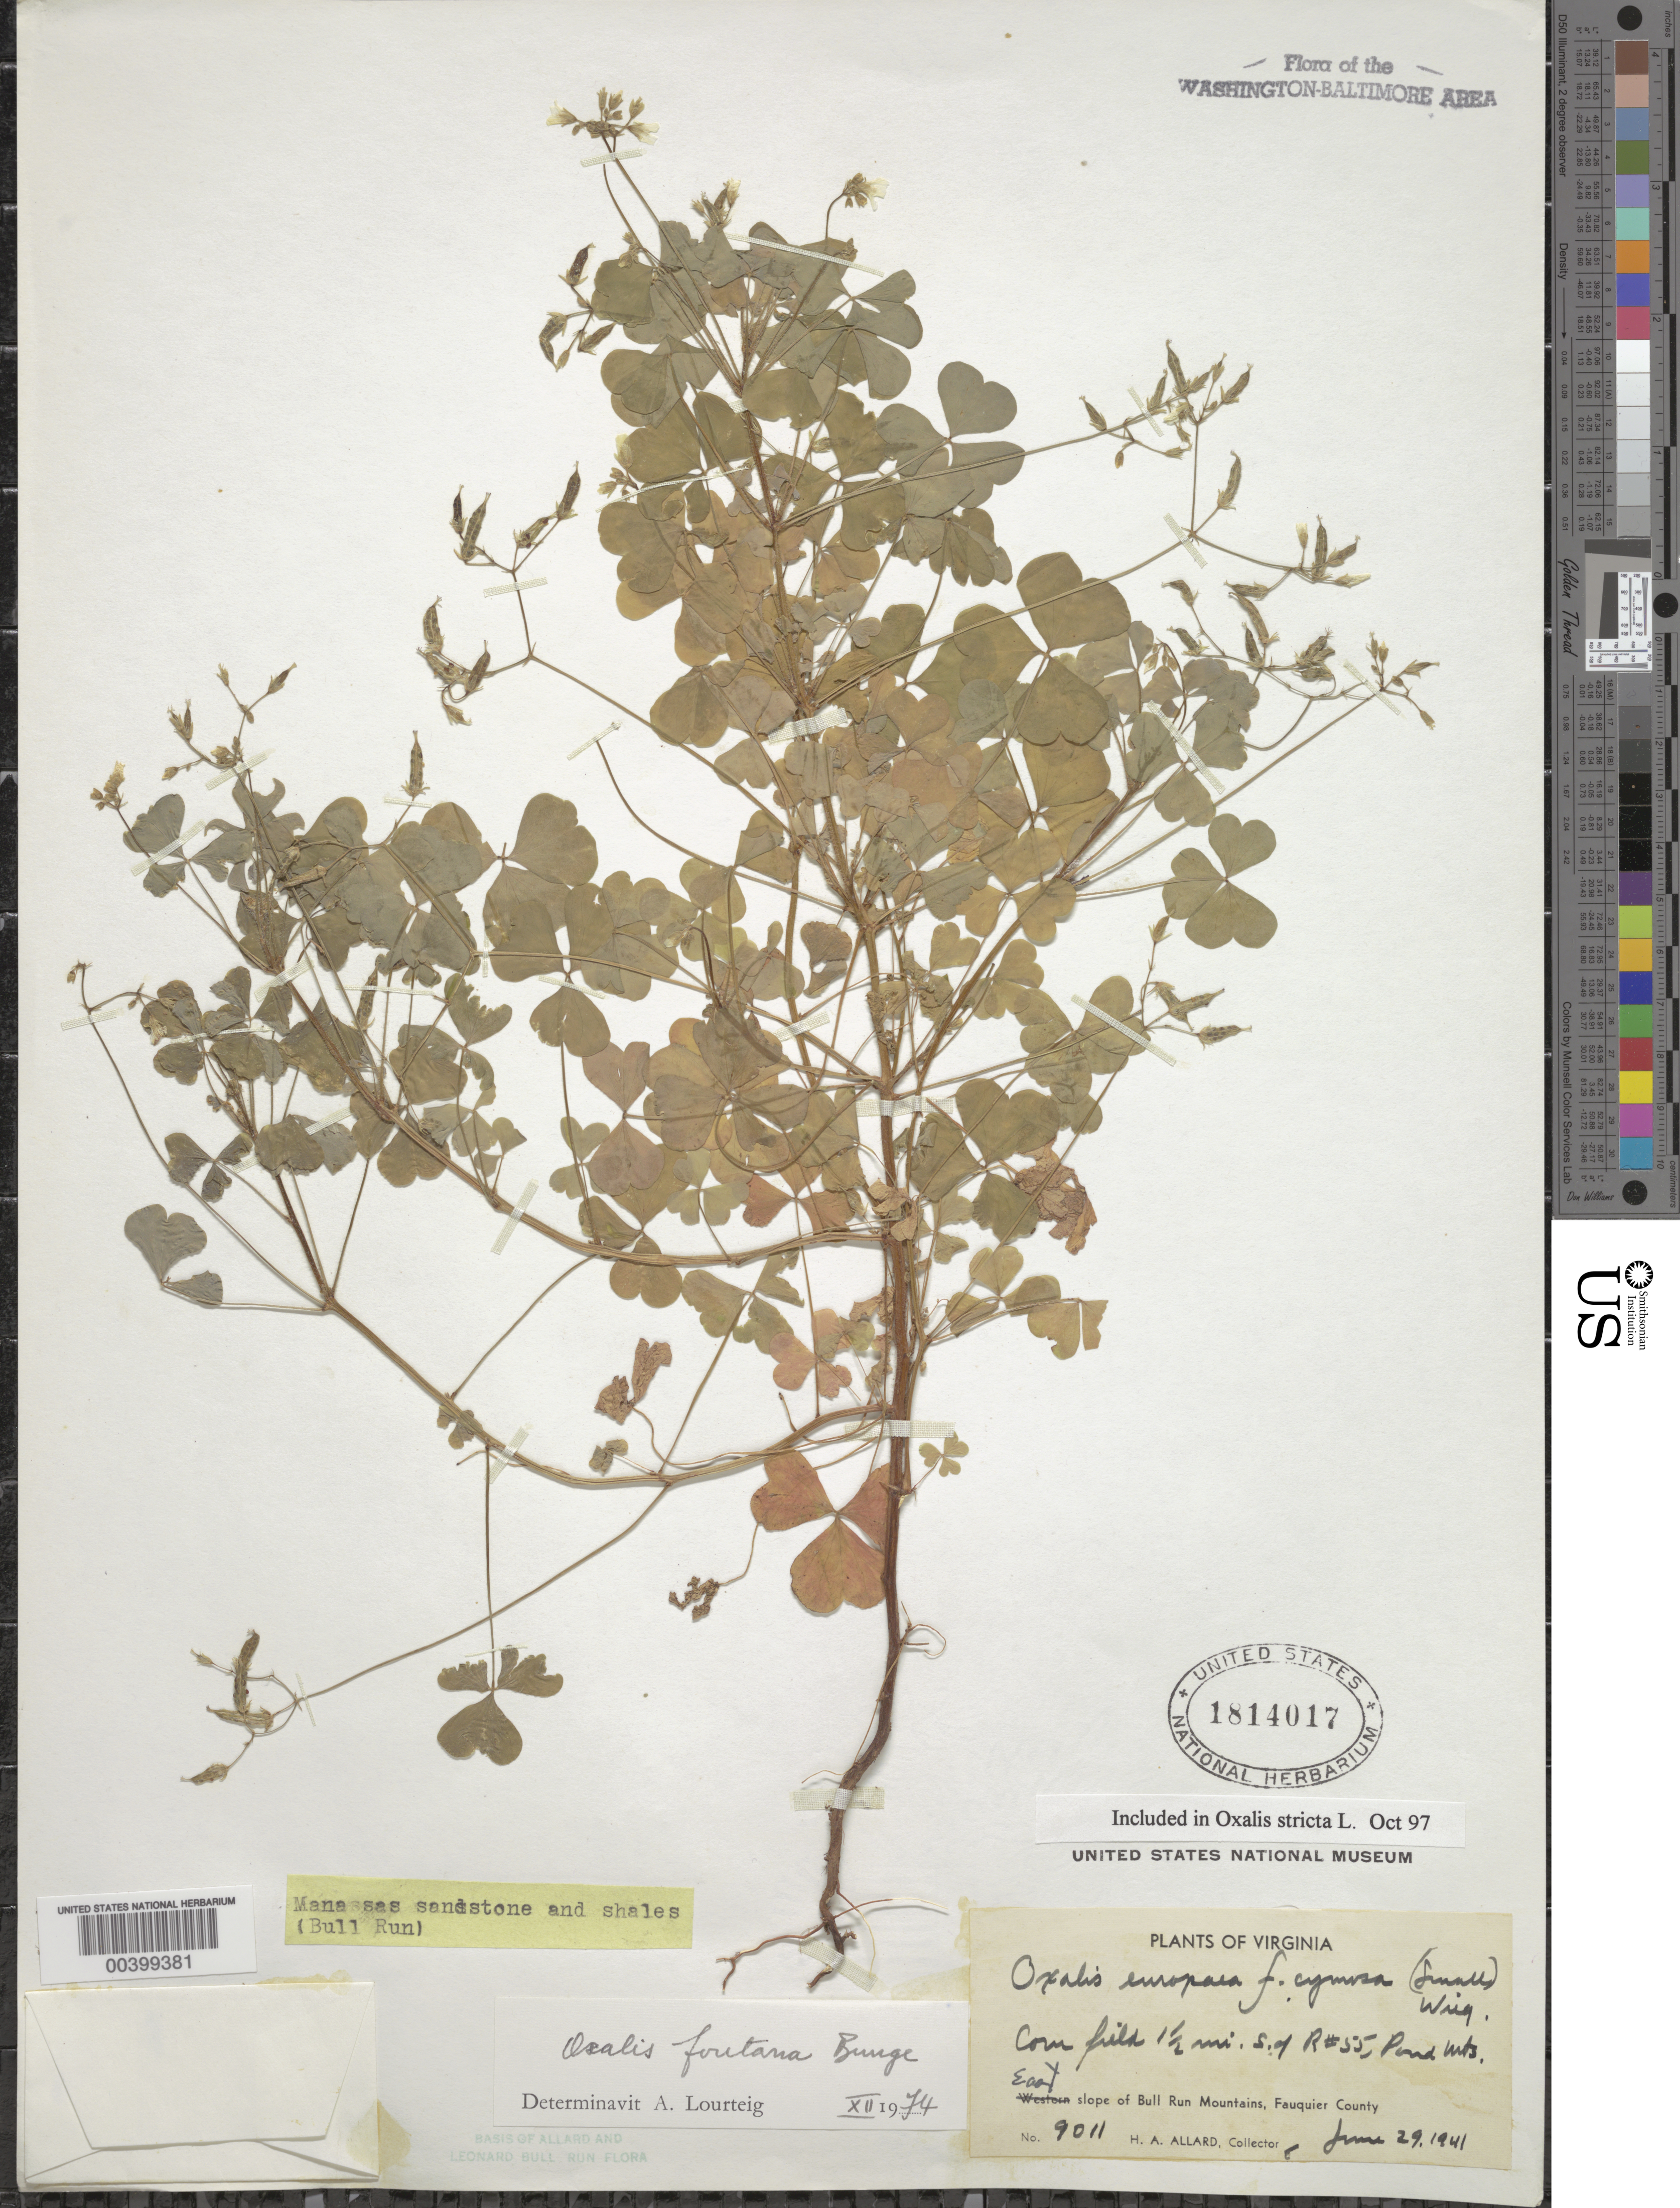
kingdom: Plantae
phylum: Tracheophyta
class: Magnoliopsida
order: Oxalidales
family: Oxalidaceae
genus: Oxalis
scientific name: Oxalis stricta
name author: L.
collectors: H. A. Allard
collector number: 9011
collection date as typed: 29 Jun 1941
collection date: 1941-06-29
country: United States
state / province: Virginia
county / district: Fauquier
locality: South of Route 55, Pond Mountains Bull Run Mts.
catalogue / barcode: US 1814017